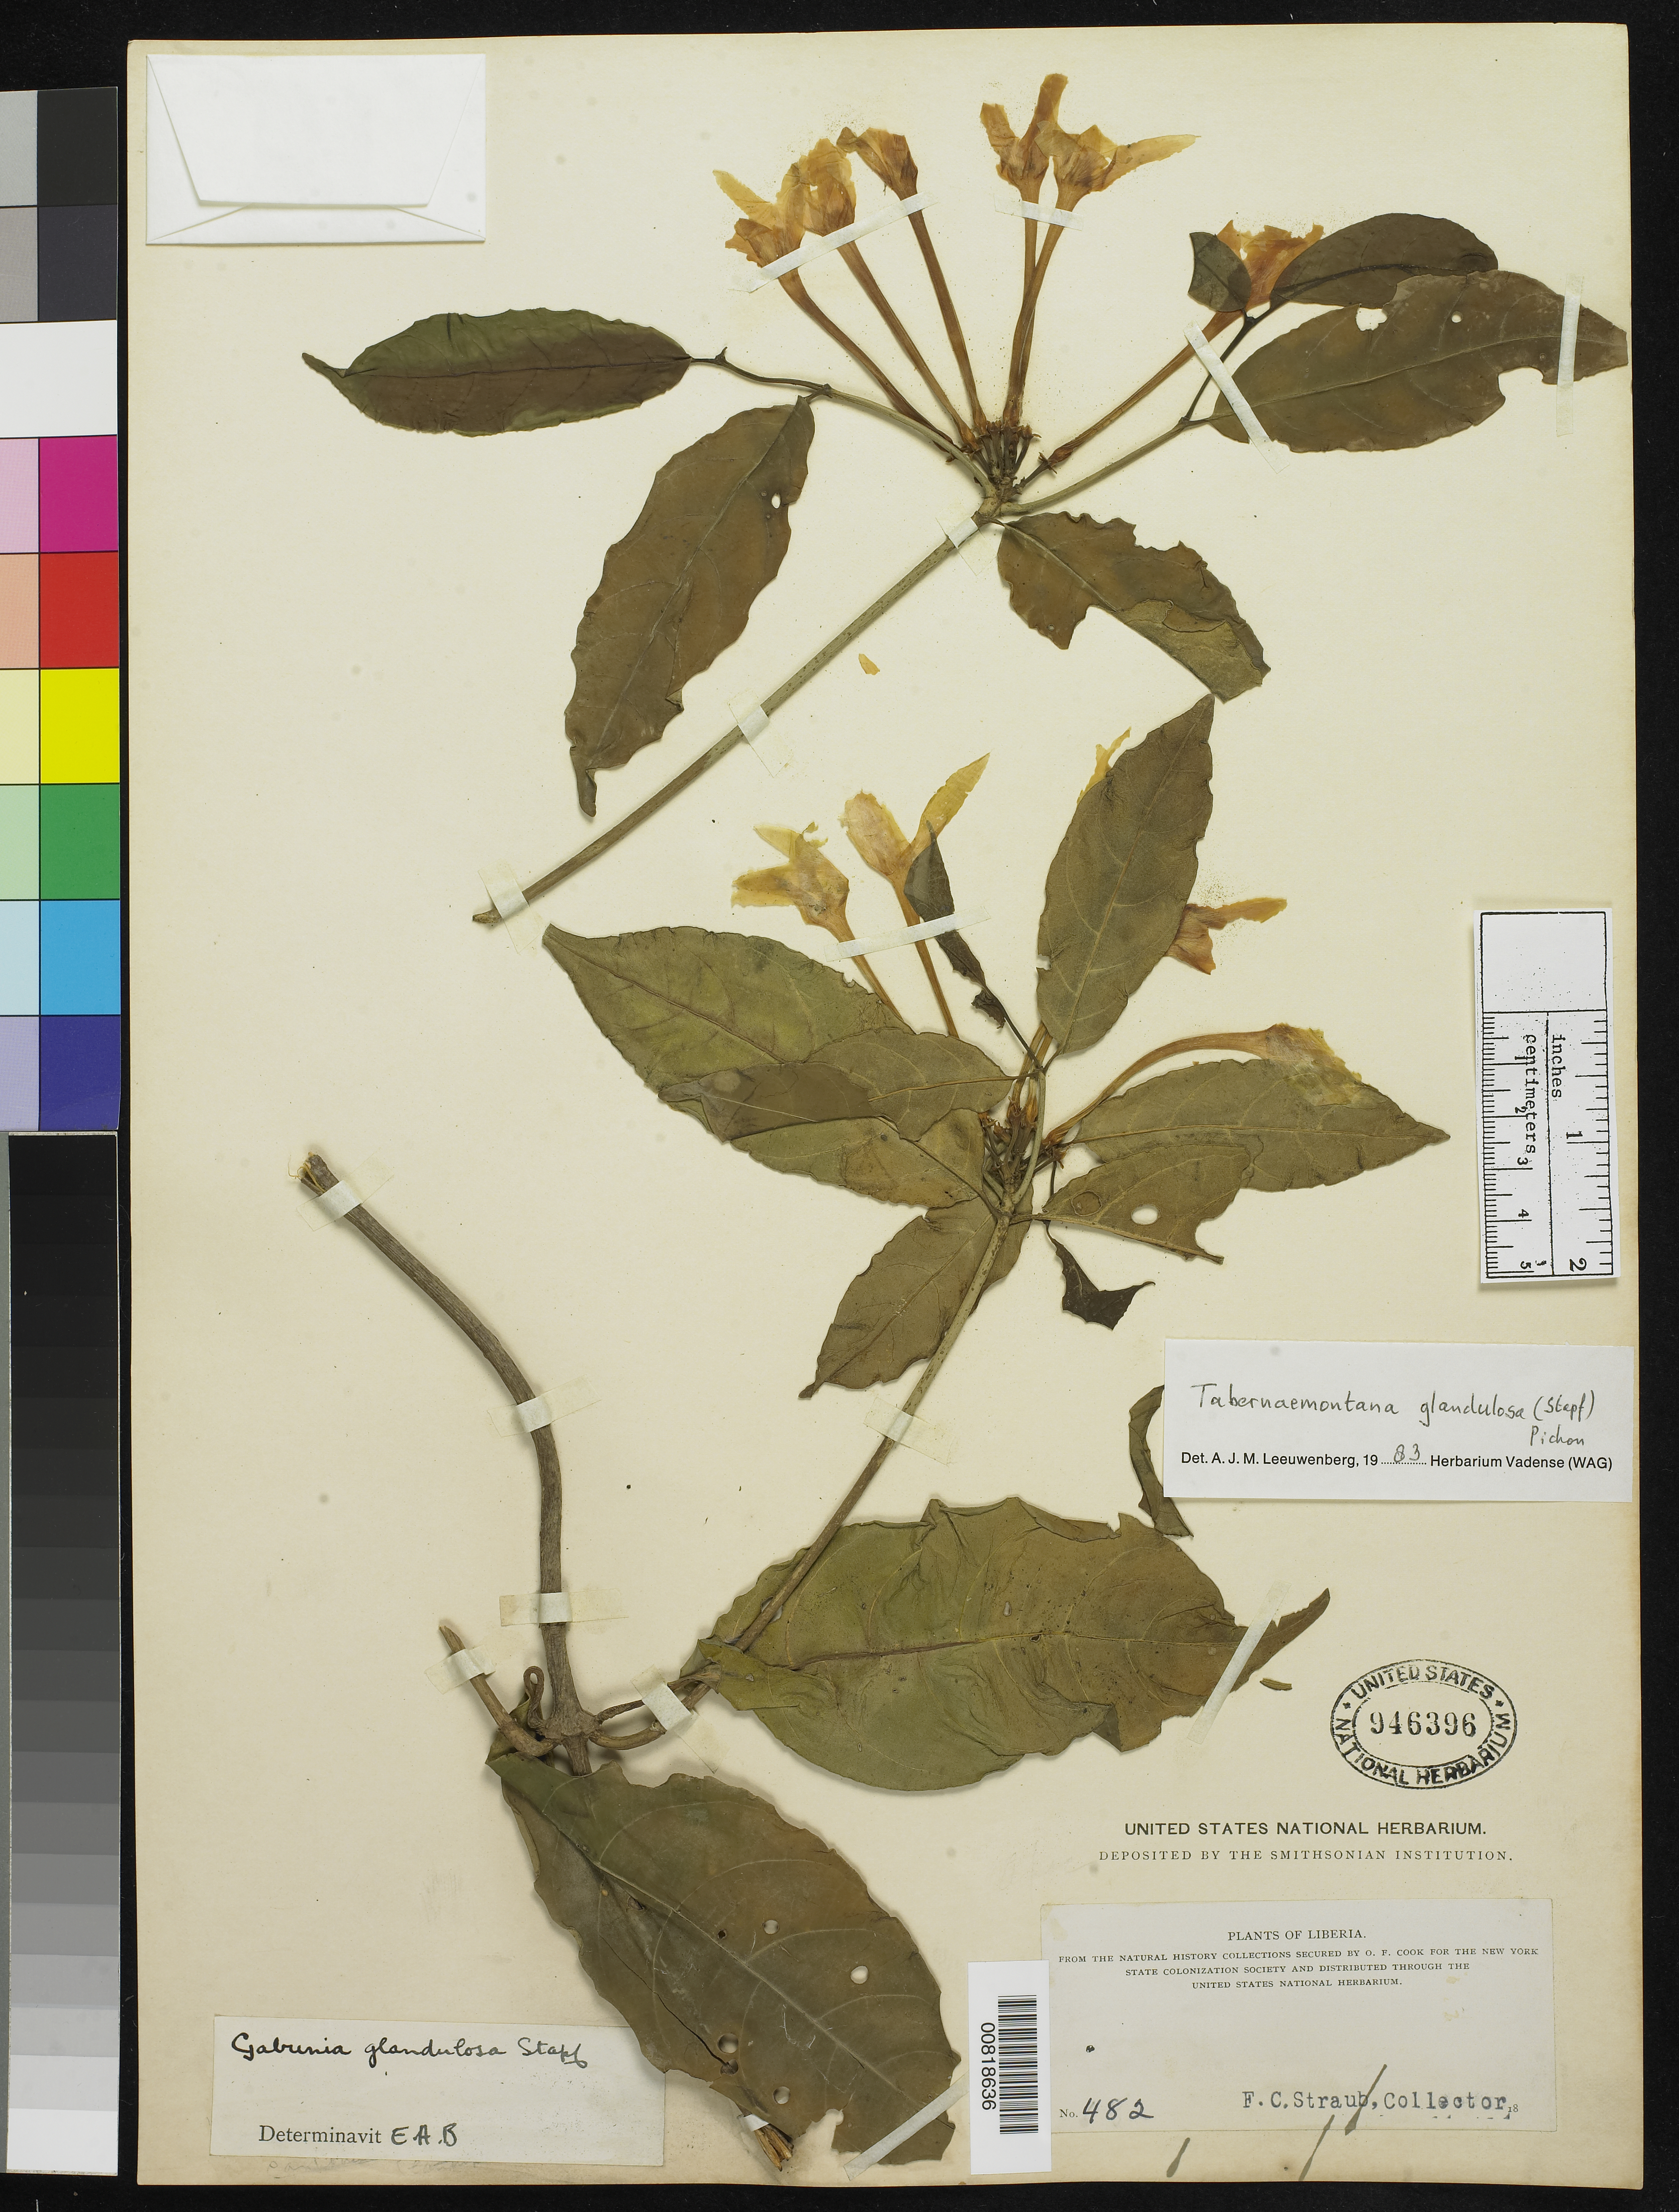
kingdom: Plantae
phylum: Tracheophyta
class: Magnoliopsida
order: Gentianales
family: Apocynaceae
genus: Tabernaemontana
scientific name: Tabernaemontana glandulosa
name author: (Stapf) Pichon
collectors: F. Straub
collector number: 482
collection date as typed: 18--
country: Liberia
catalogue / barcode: US 946396